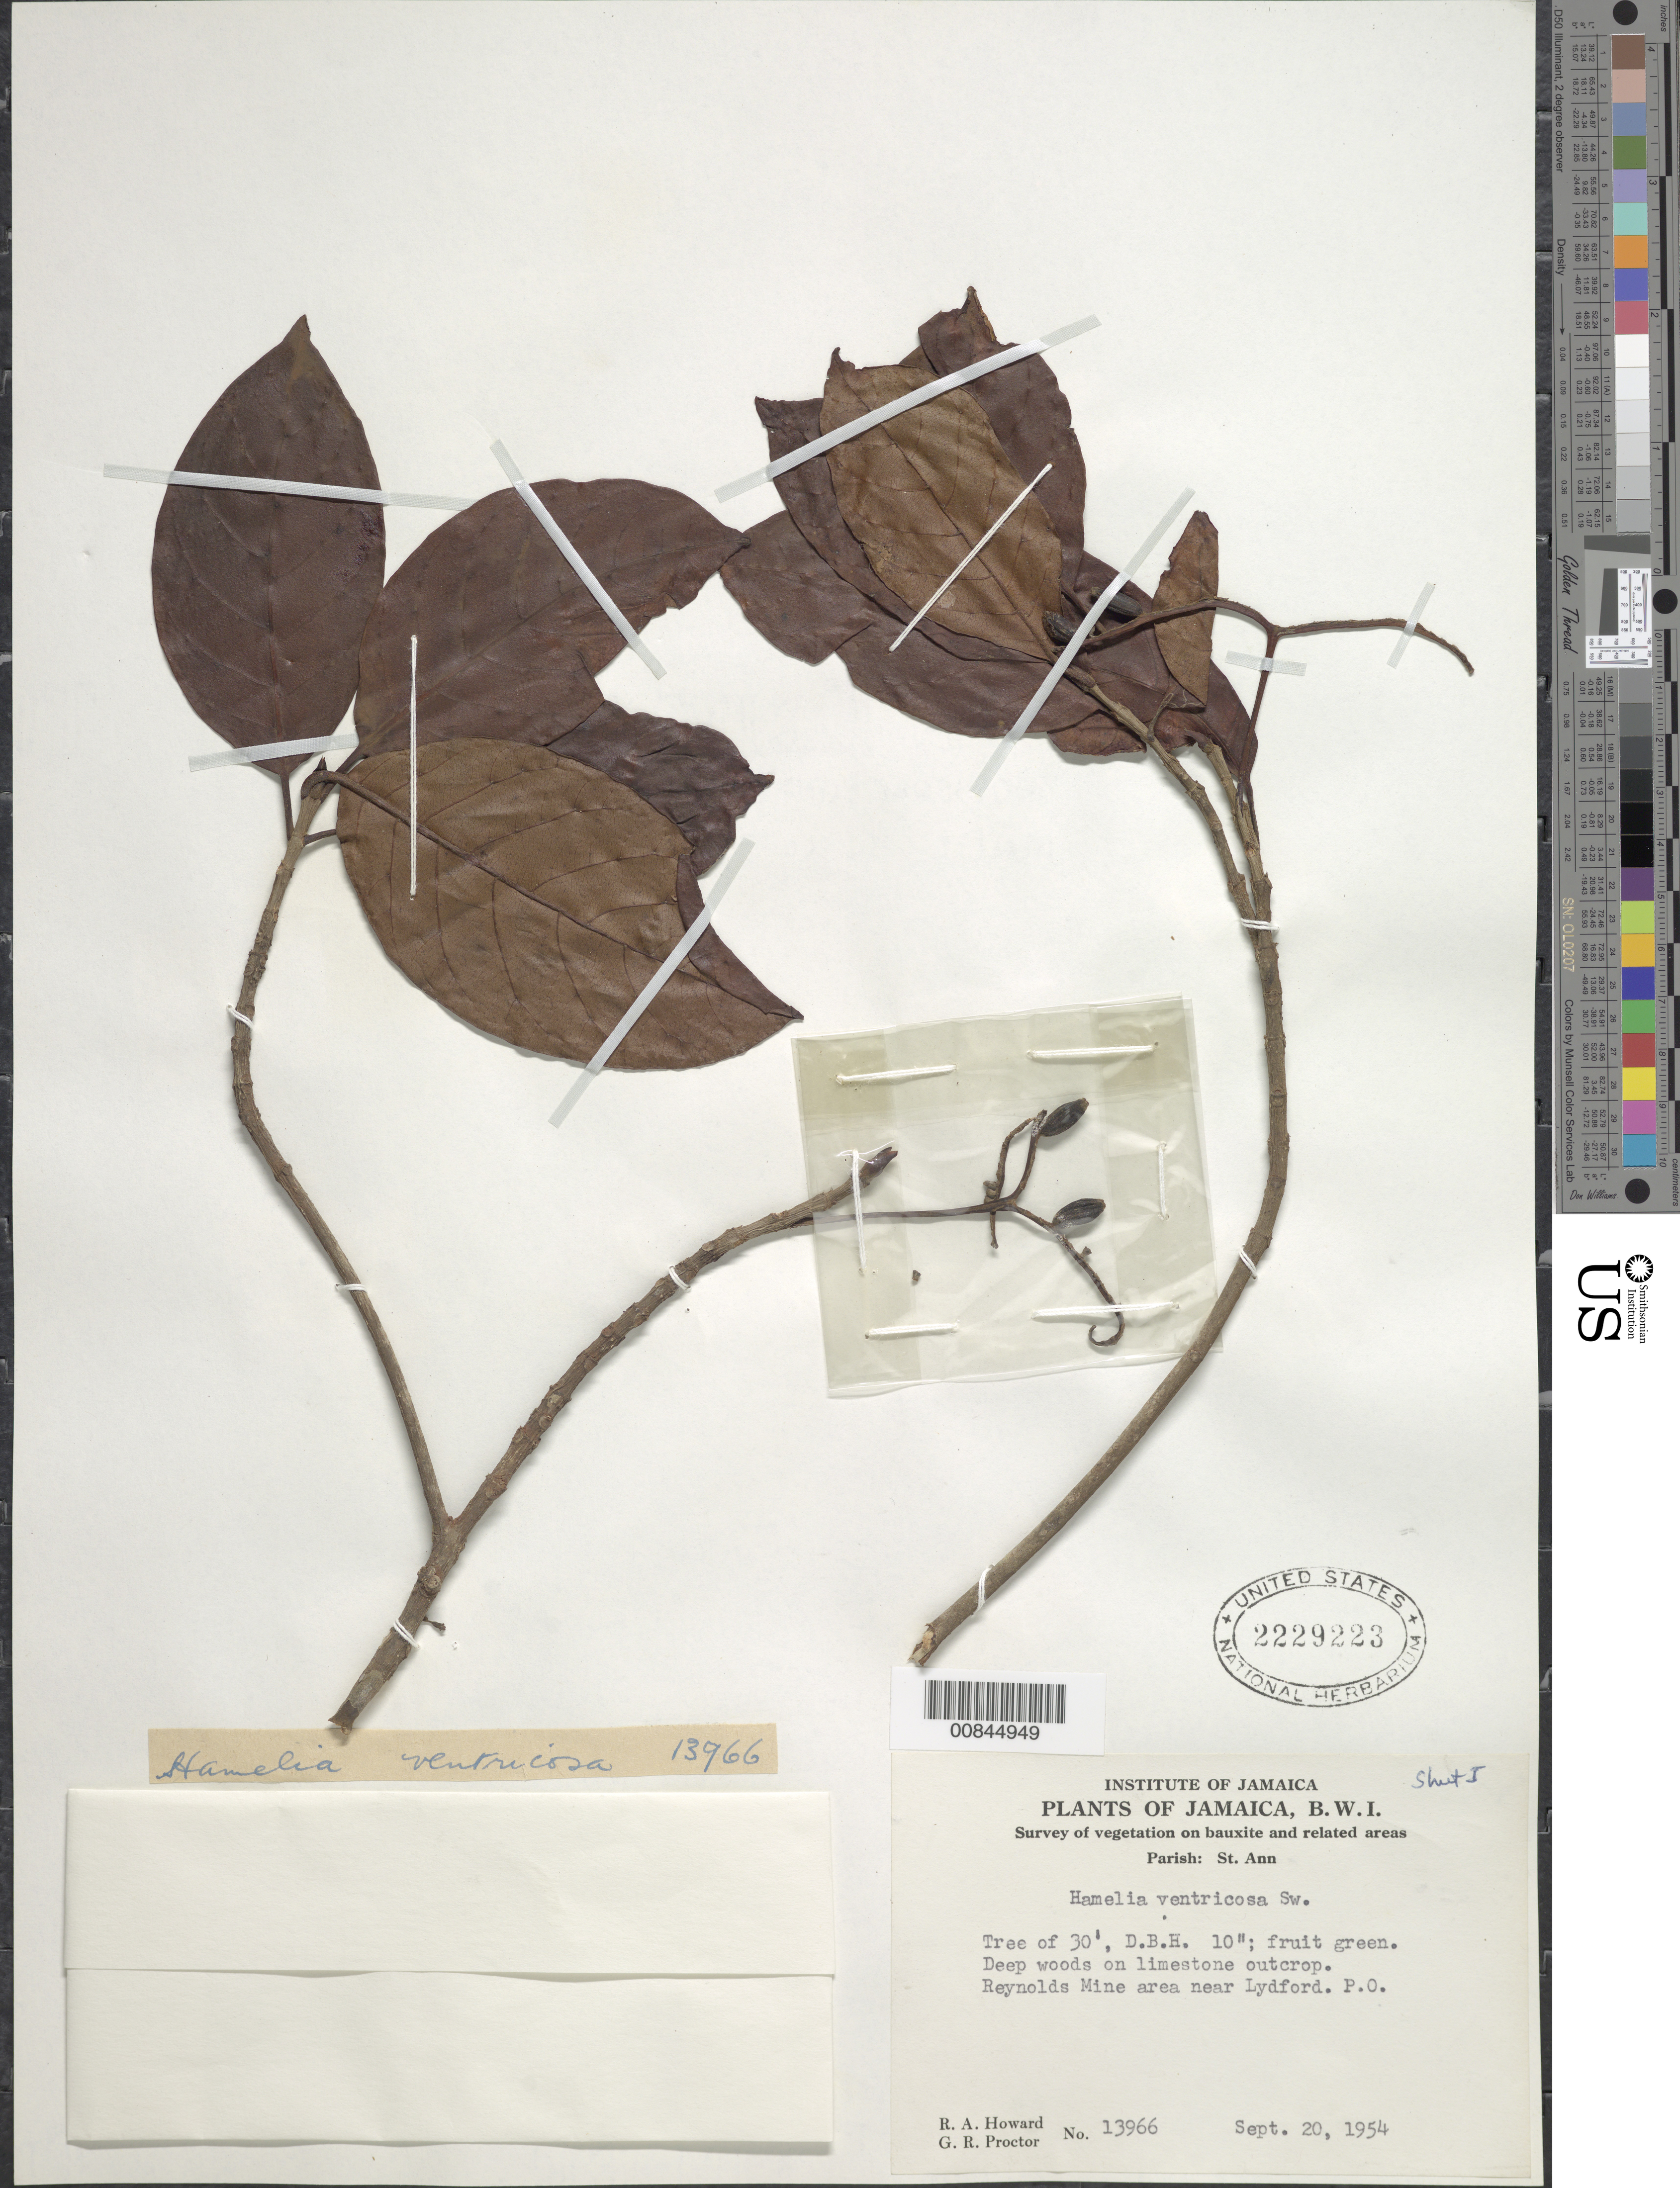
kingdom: Plantae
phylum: Tracheophyta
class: Magnoliopsida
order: Gentianales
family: Rubiaceae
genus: Hamelia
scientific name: Hamelia ventricosa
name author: Sw.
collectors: R. A. Howard & G. R. Proctor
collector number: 13966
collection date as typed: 20 Sep 1954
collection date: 1954-09-20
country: Jamaica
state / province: Saint Ann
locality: Reynolds Mine area, near Lydford, P.O.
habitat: Deep woods on limestone outcrop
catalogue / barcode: US 2229223